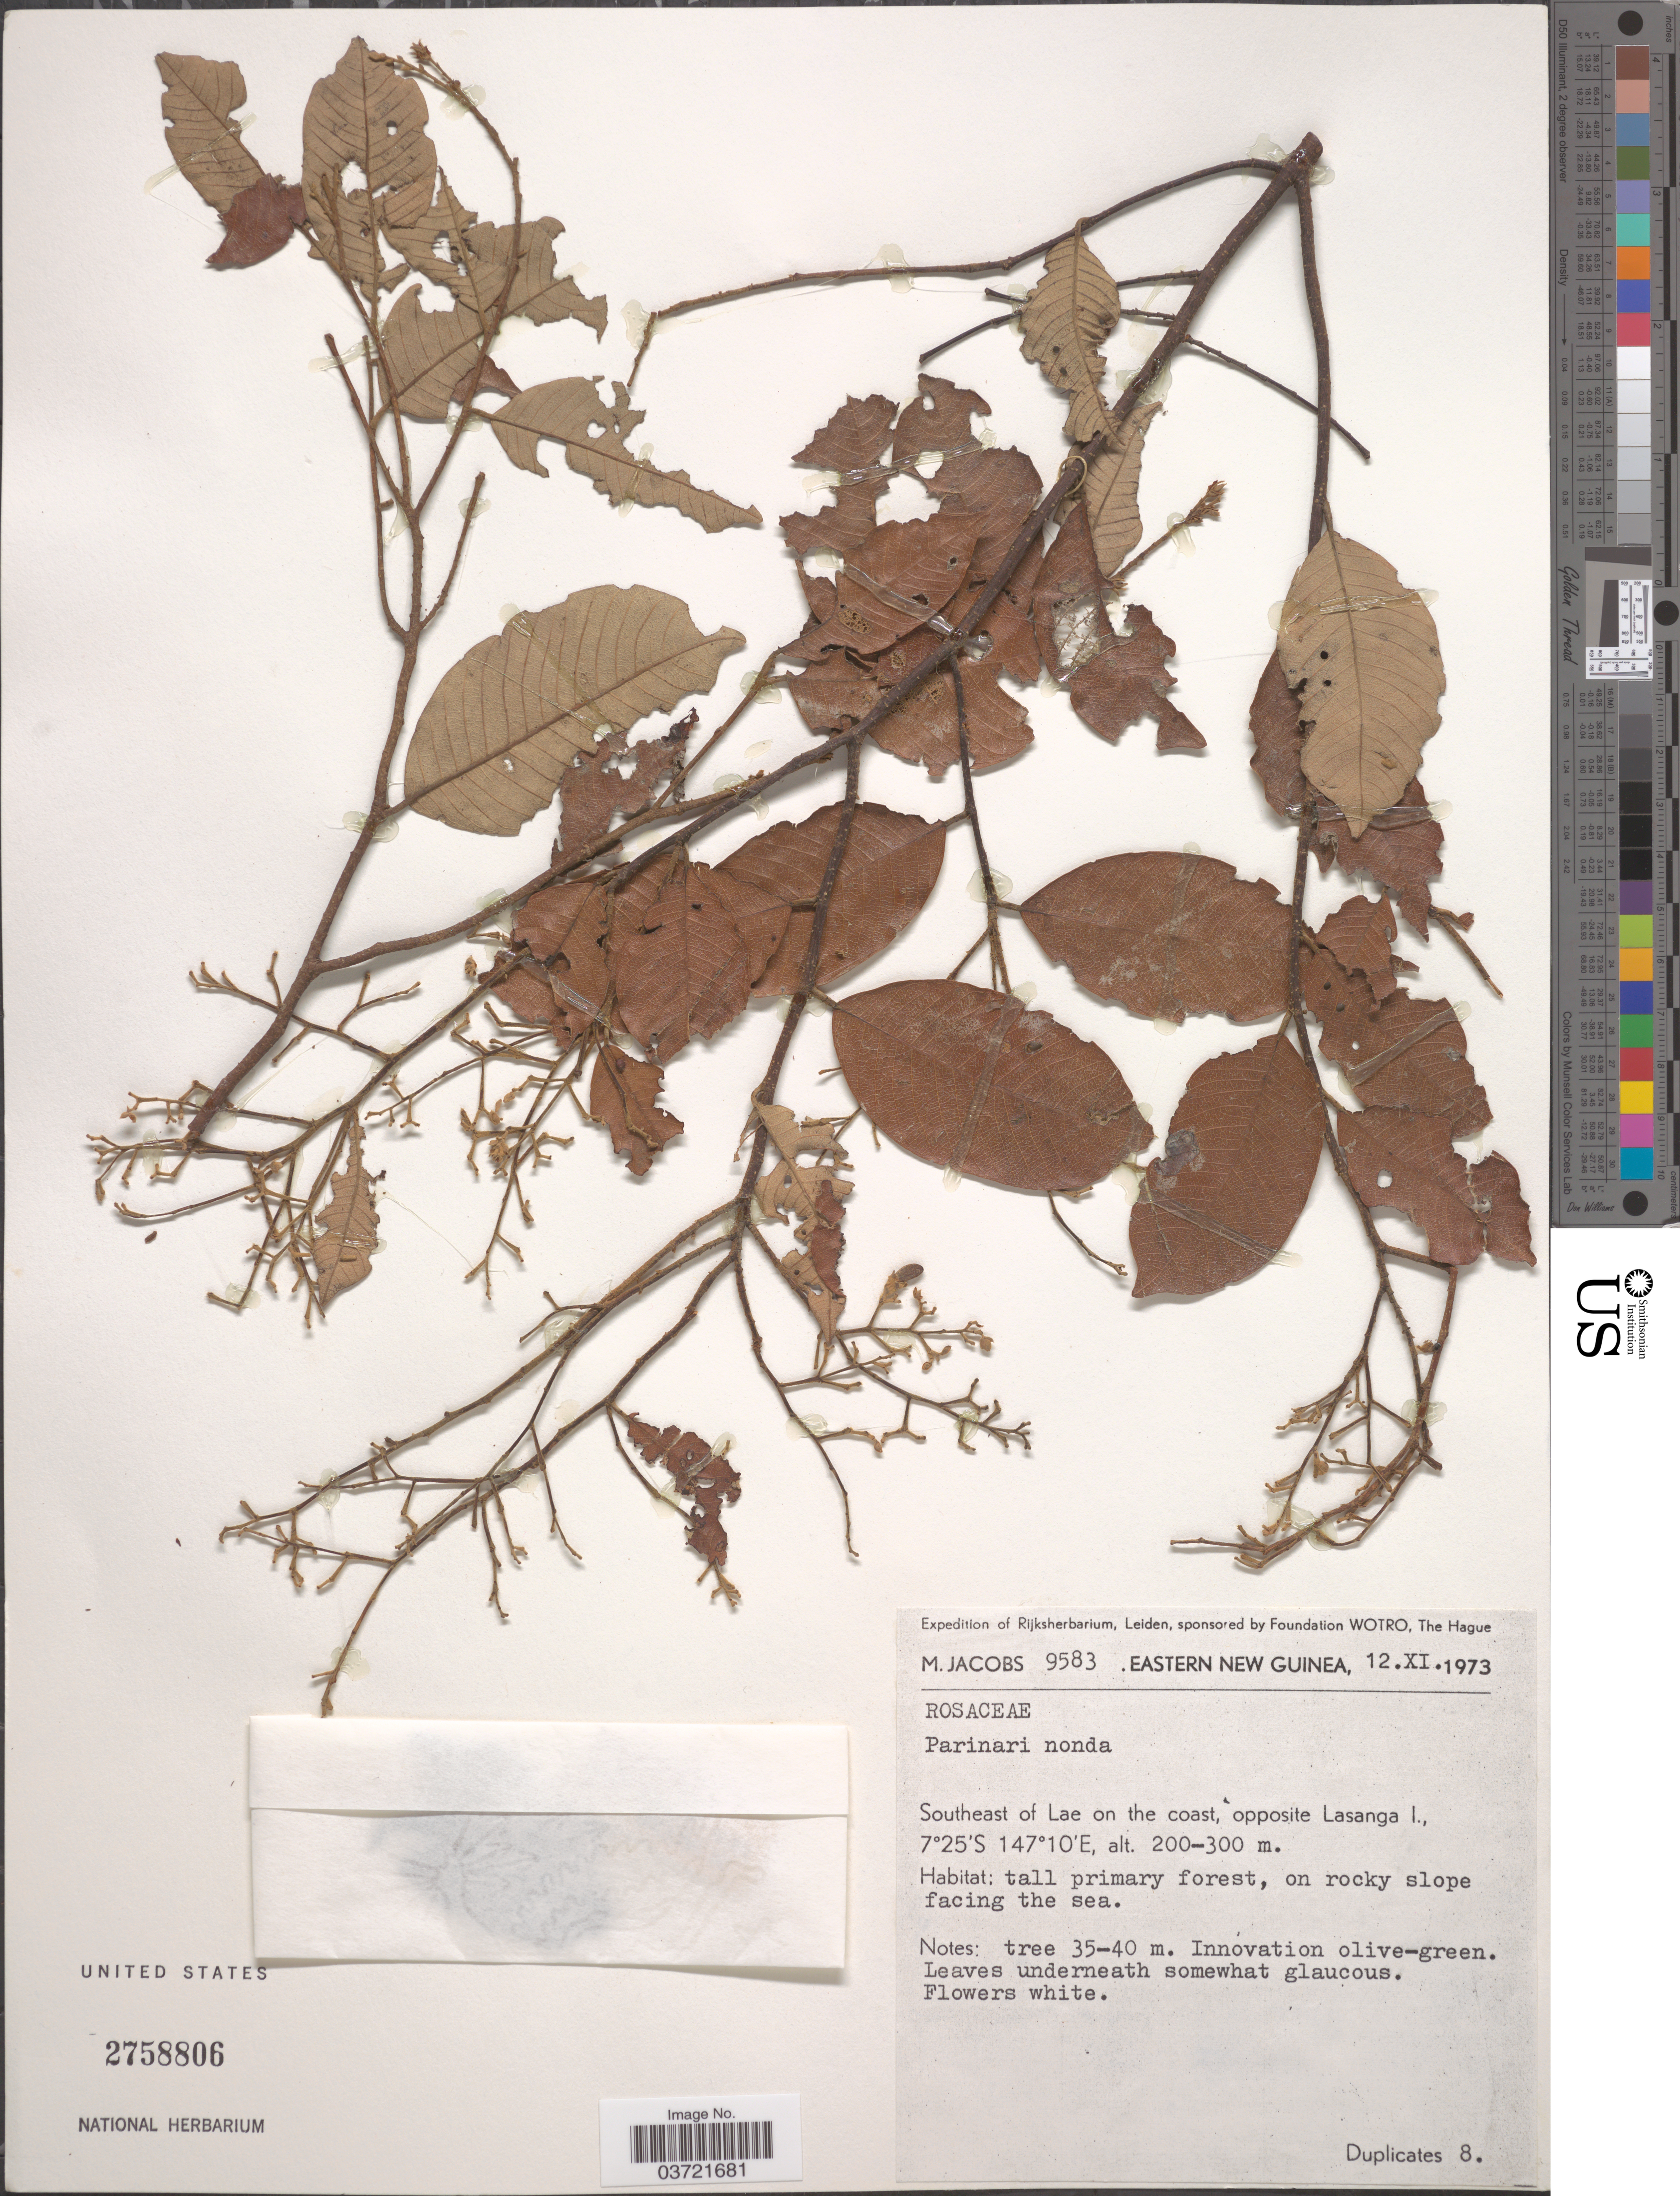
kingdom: Plantae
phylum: Tracheophyta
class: Magnoliopsida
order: Malpighiales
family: Chrysobalanaceae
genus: Parinari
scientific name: Parinari nonda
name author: F. Muell. ex Benth.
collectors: M. Jacobs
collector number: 9583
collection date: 1973-11-12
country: Papua New Guinea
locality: Eastern New Guinea. Southeast of Lae on the coast, opposite Lasanga I.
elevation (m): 200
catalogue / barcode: US 2758806